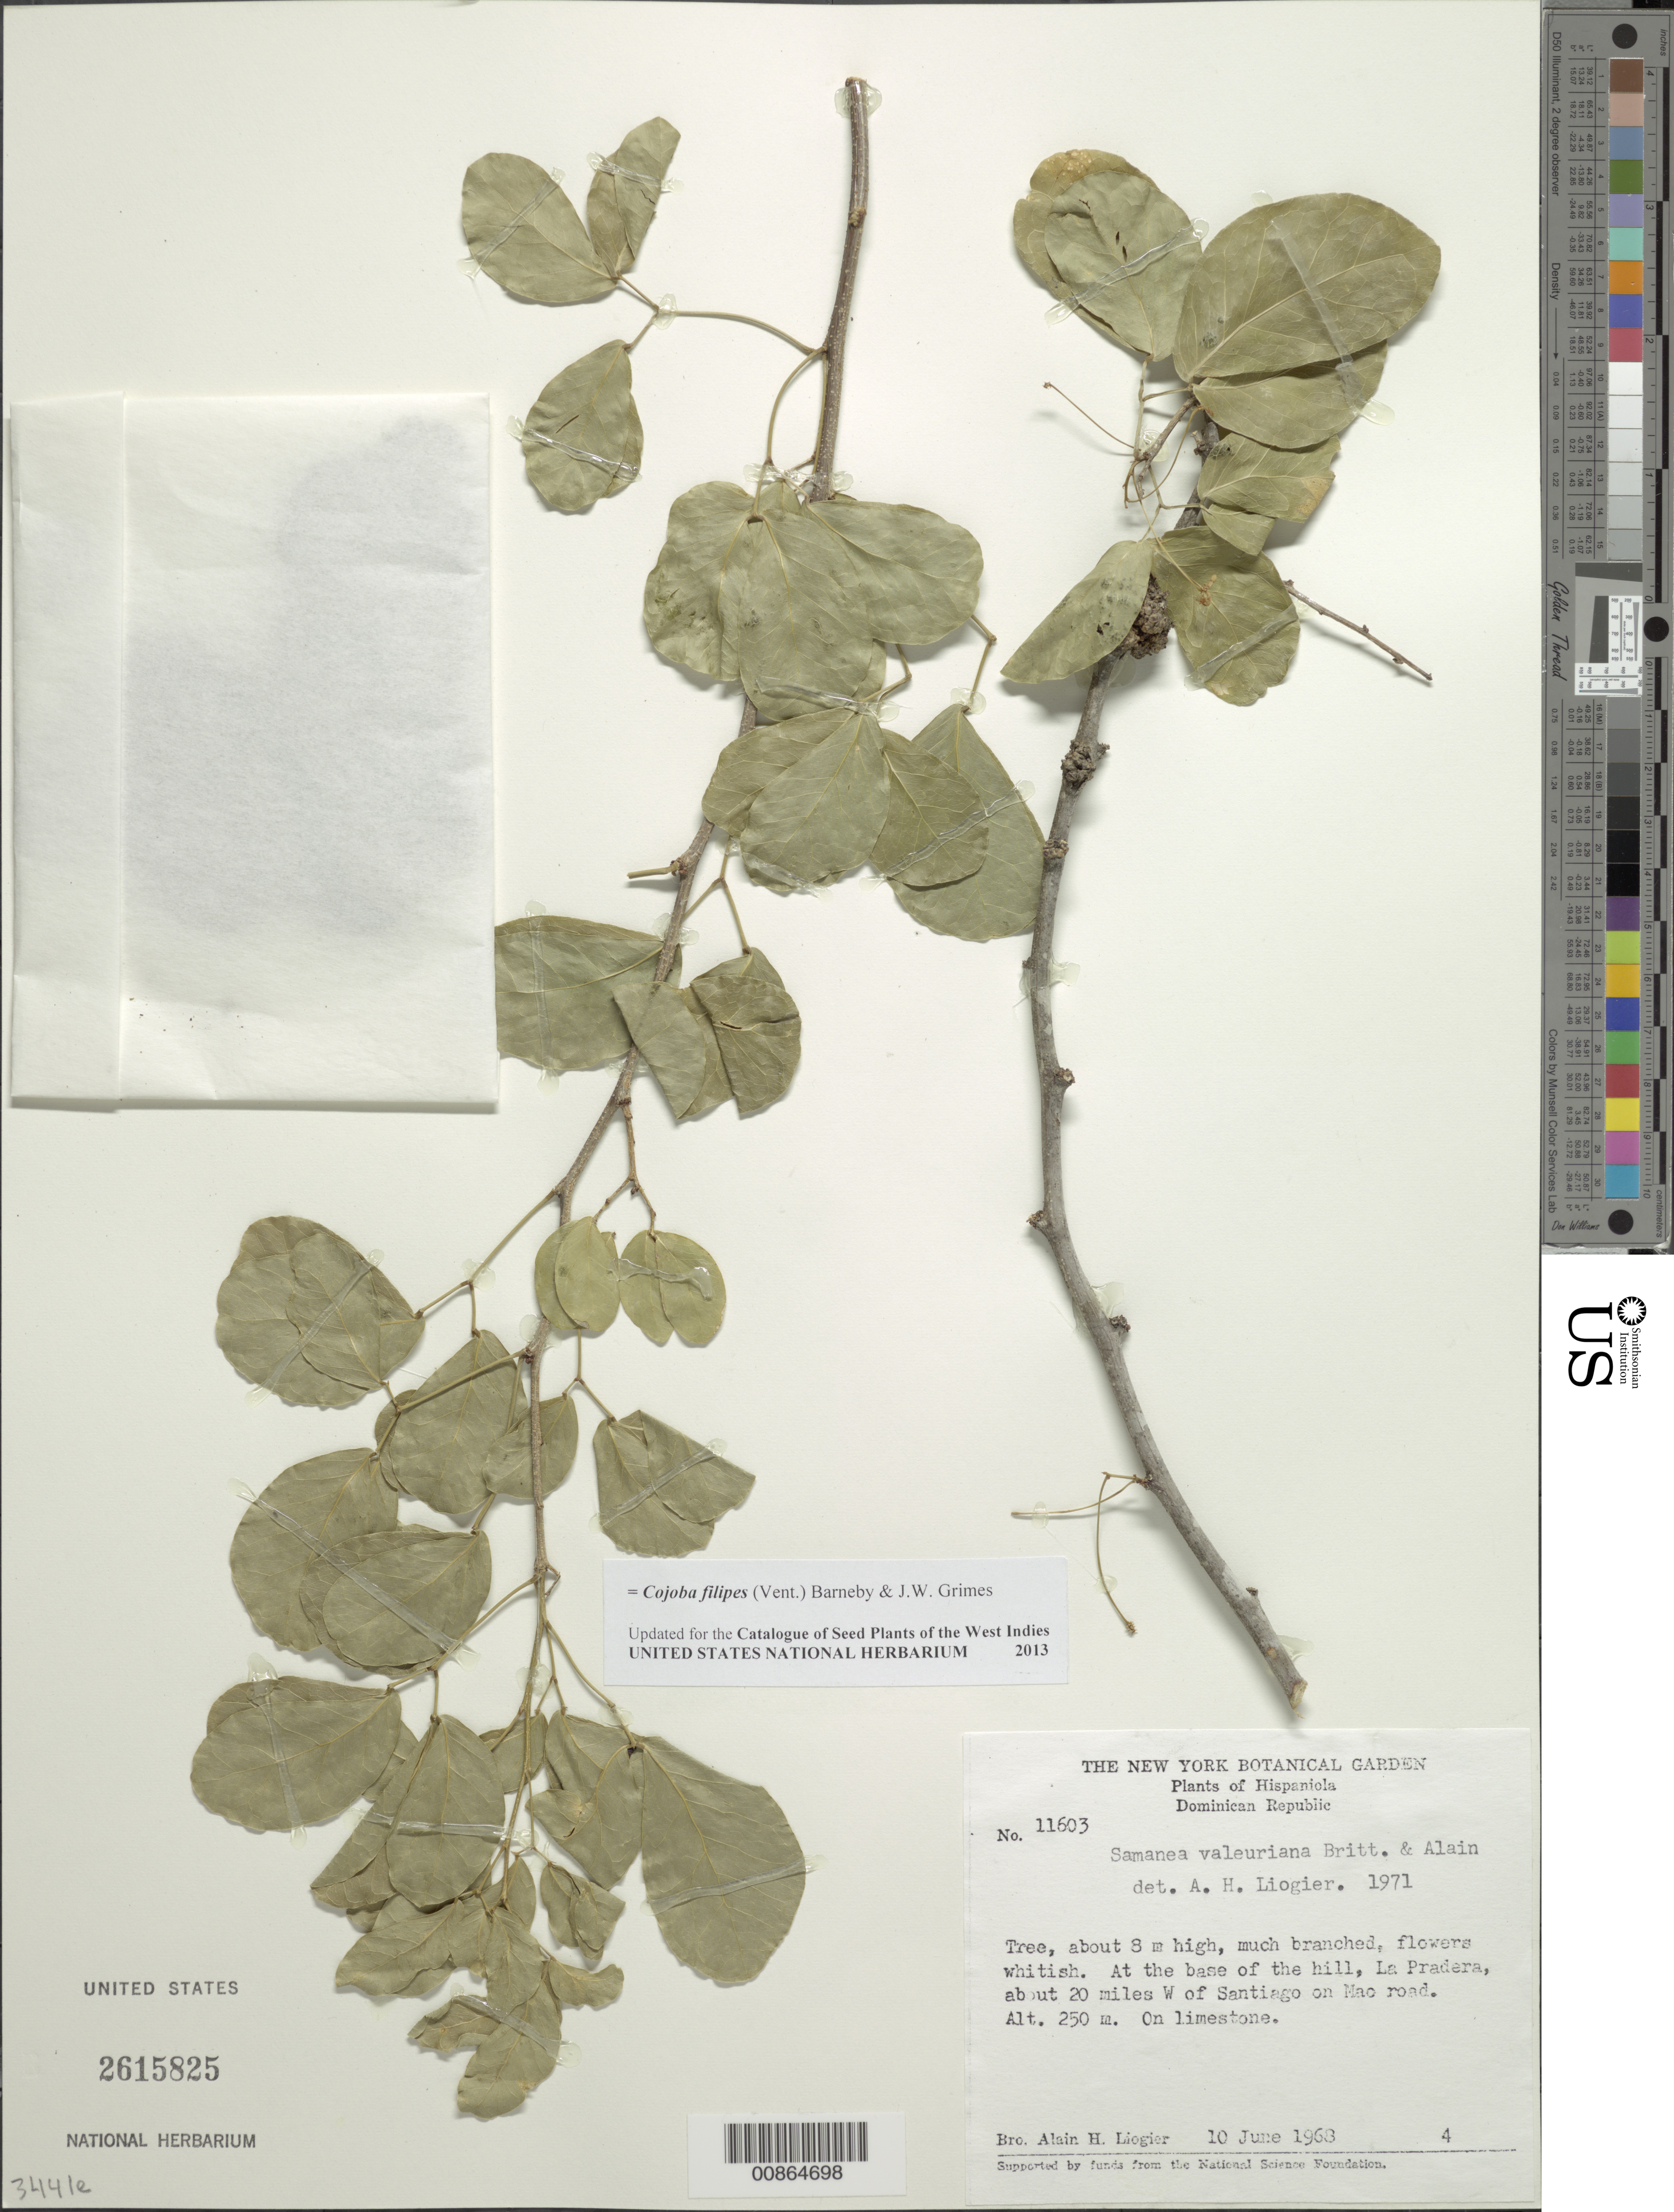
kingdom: Plantae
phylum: Tracheophyta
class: Magnoliopsida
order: Fabales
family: Fabaceae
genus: Cojoba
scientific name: Cojoba filipes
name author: (Vent.) Barneby & J.W. Grimes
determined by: Liogier, Alain H.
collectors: A. H. Liogier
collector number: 11603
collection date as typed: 10 Jun 1968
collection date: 1968-06-10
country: Dominican Republic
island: Hispaniola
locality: At base of the hill, La Pradera, about 20 miles W of Santiago on Mao road.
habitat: Base of hill. On limestone.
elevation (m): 250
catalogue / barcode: US 2615825